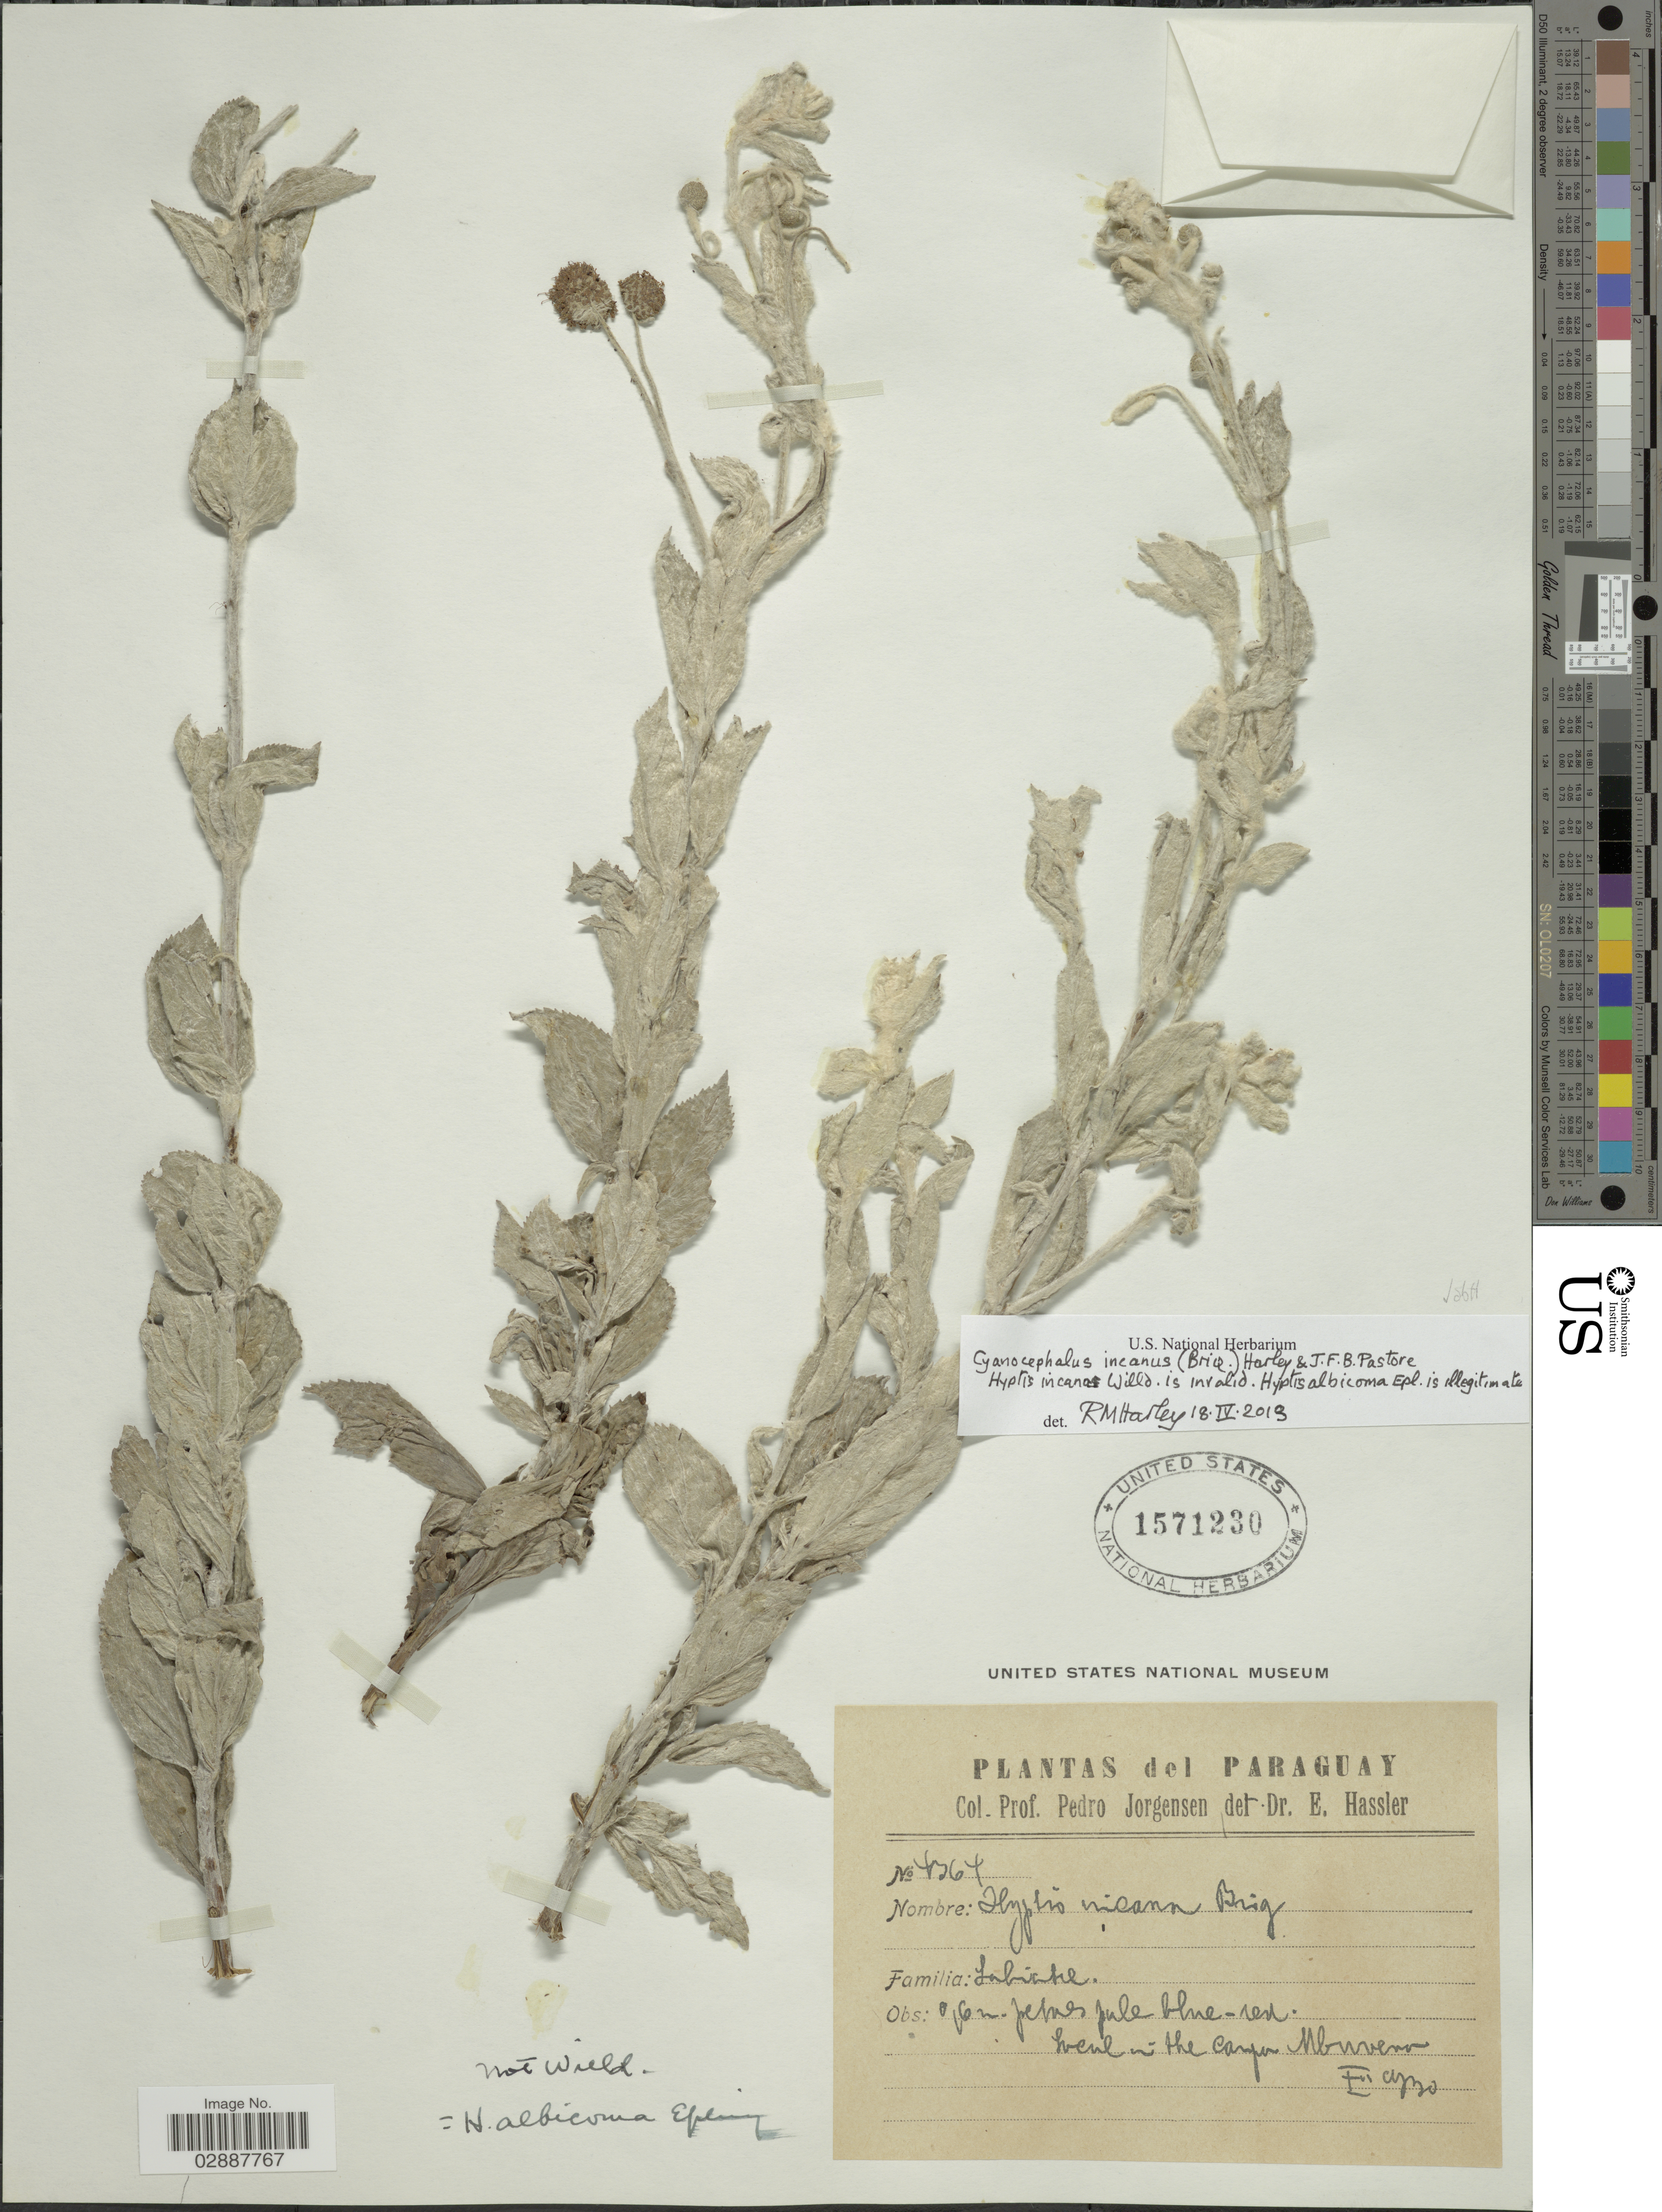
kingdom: Plantae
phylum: Tracheophyta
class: Magnoliopsida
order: Lamiales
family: Lamiaceae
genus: Cyanocephalus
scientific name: Cyanocephalus incanus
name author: (Briq.) Harley & J.F.B. Pastore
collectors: P. Jörgensen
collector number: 4364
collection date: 1930-12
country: Paraguay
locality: In the campo Mbevena. [interpreted]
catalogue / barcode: US 1571230